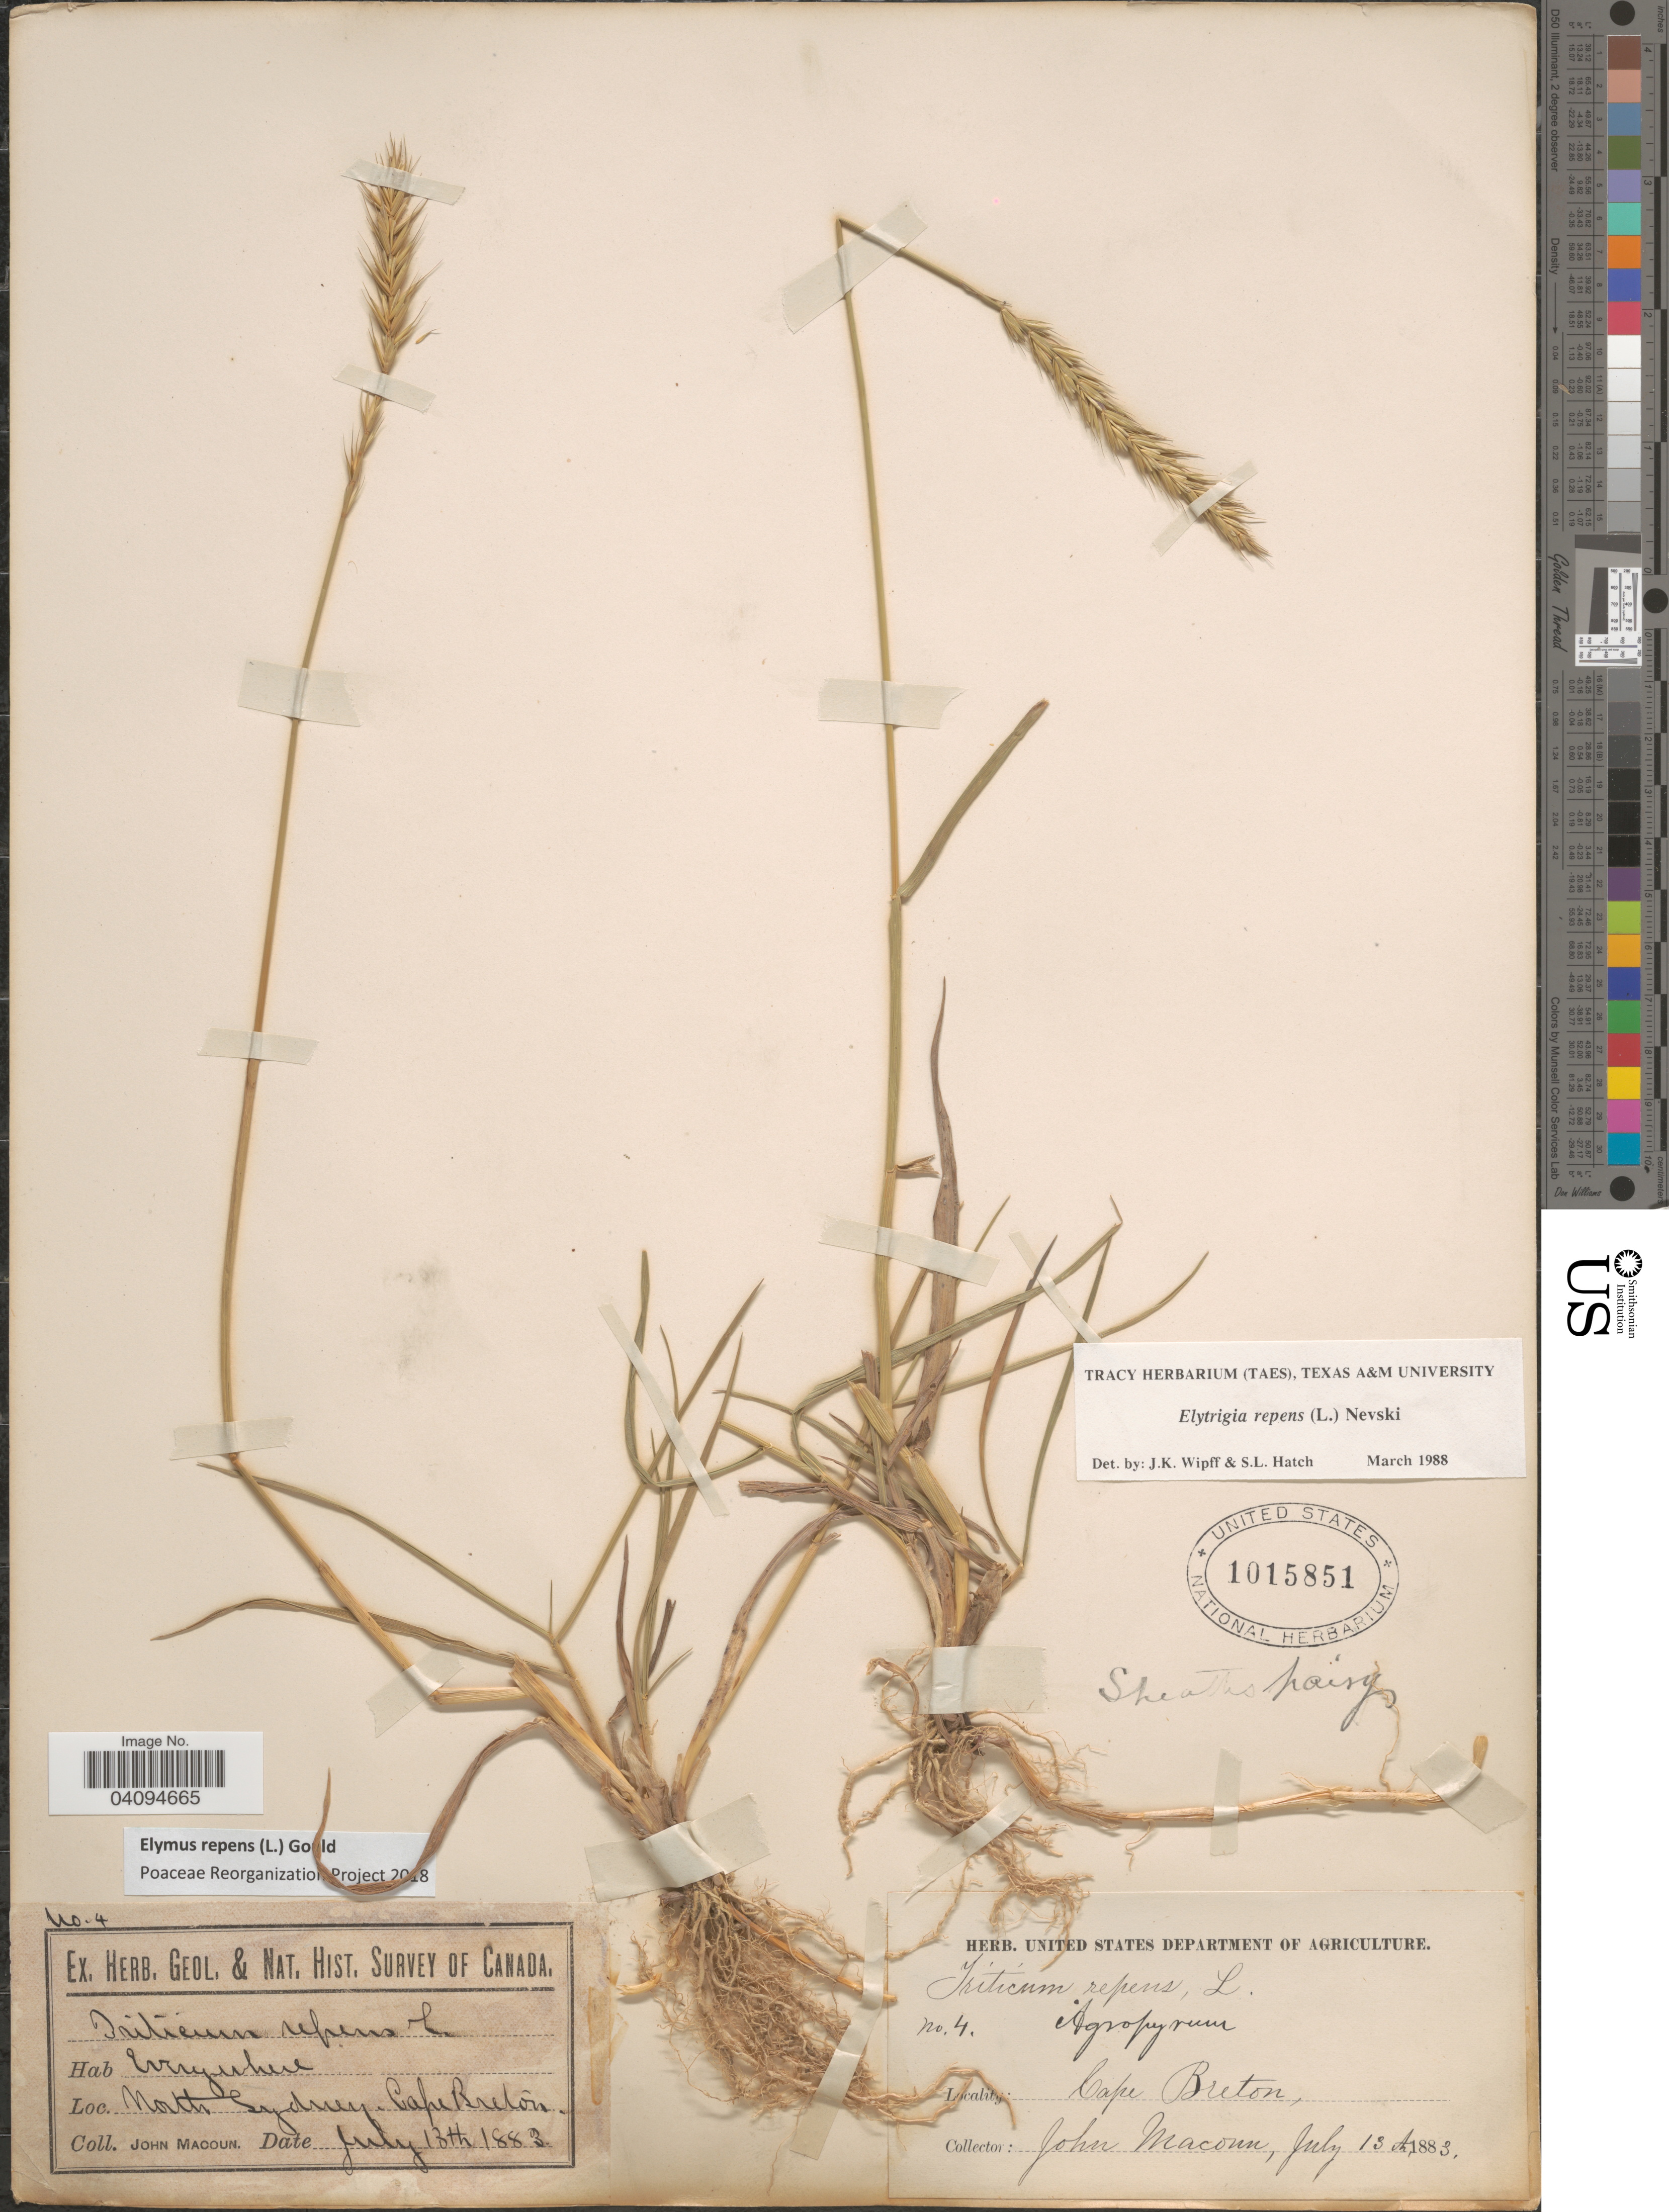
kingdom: Plantae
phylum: Tracheophyta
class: Liliopsida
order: Poales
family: Poaceae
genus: Elymus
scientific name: Elymus repens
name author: (L.) Gould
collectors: J. Macoun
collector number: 4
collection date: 1883-07-18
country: Canada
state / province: Nova Scotia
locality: Geol. & Nat. Hist. Survey of Canada. North Sydney.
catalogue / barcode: US 1015851